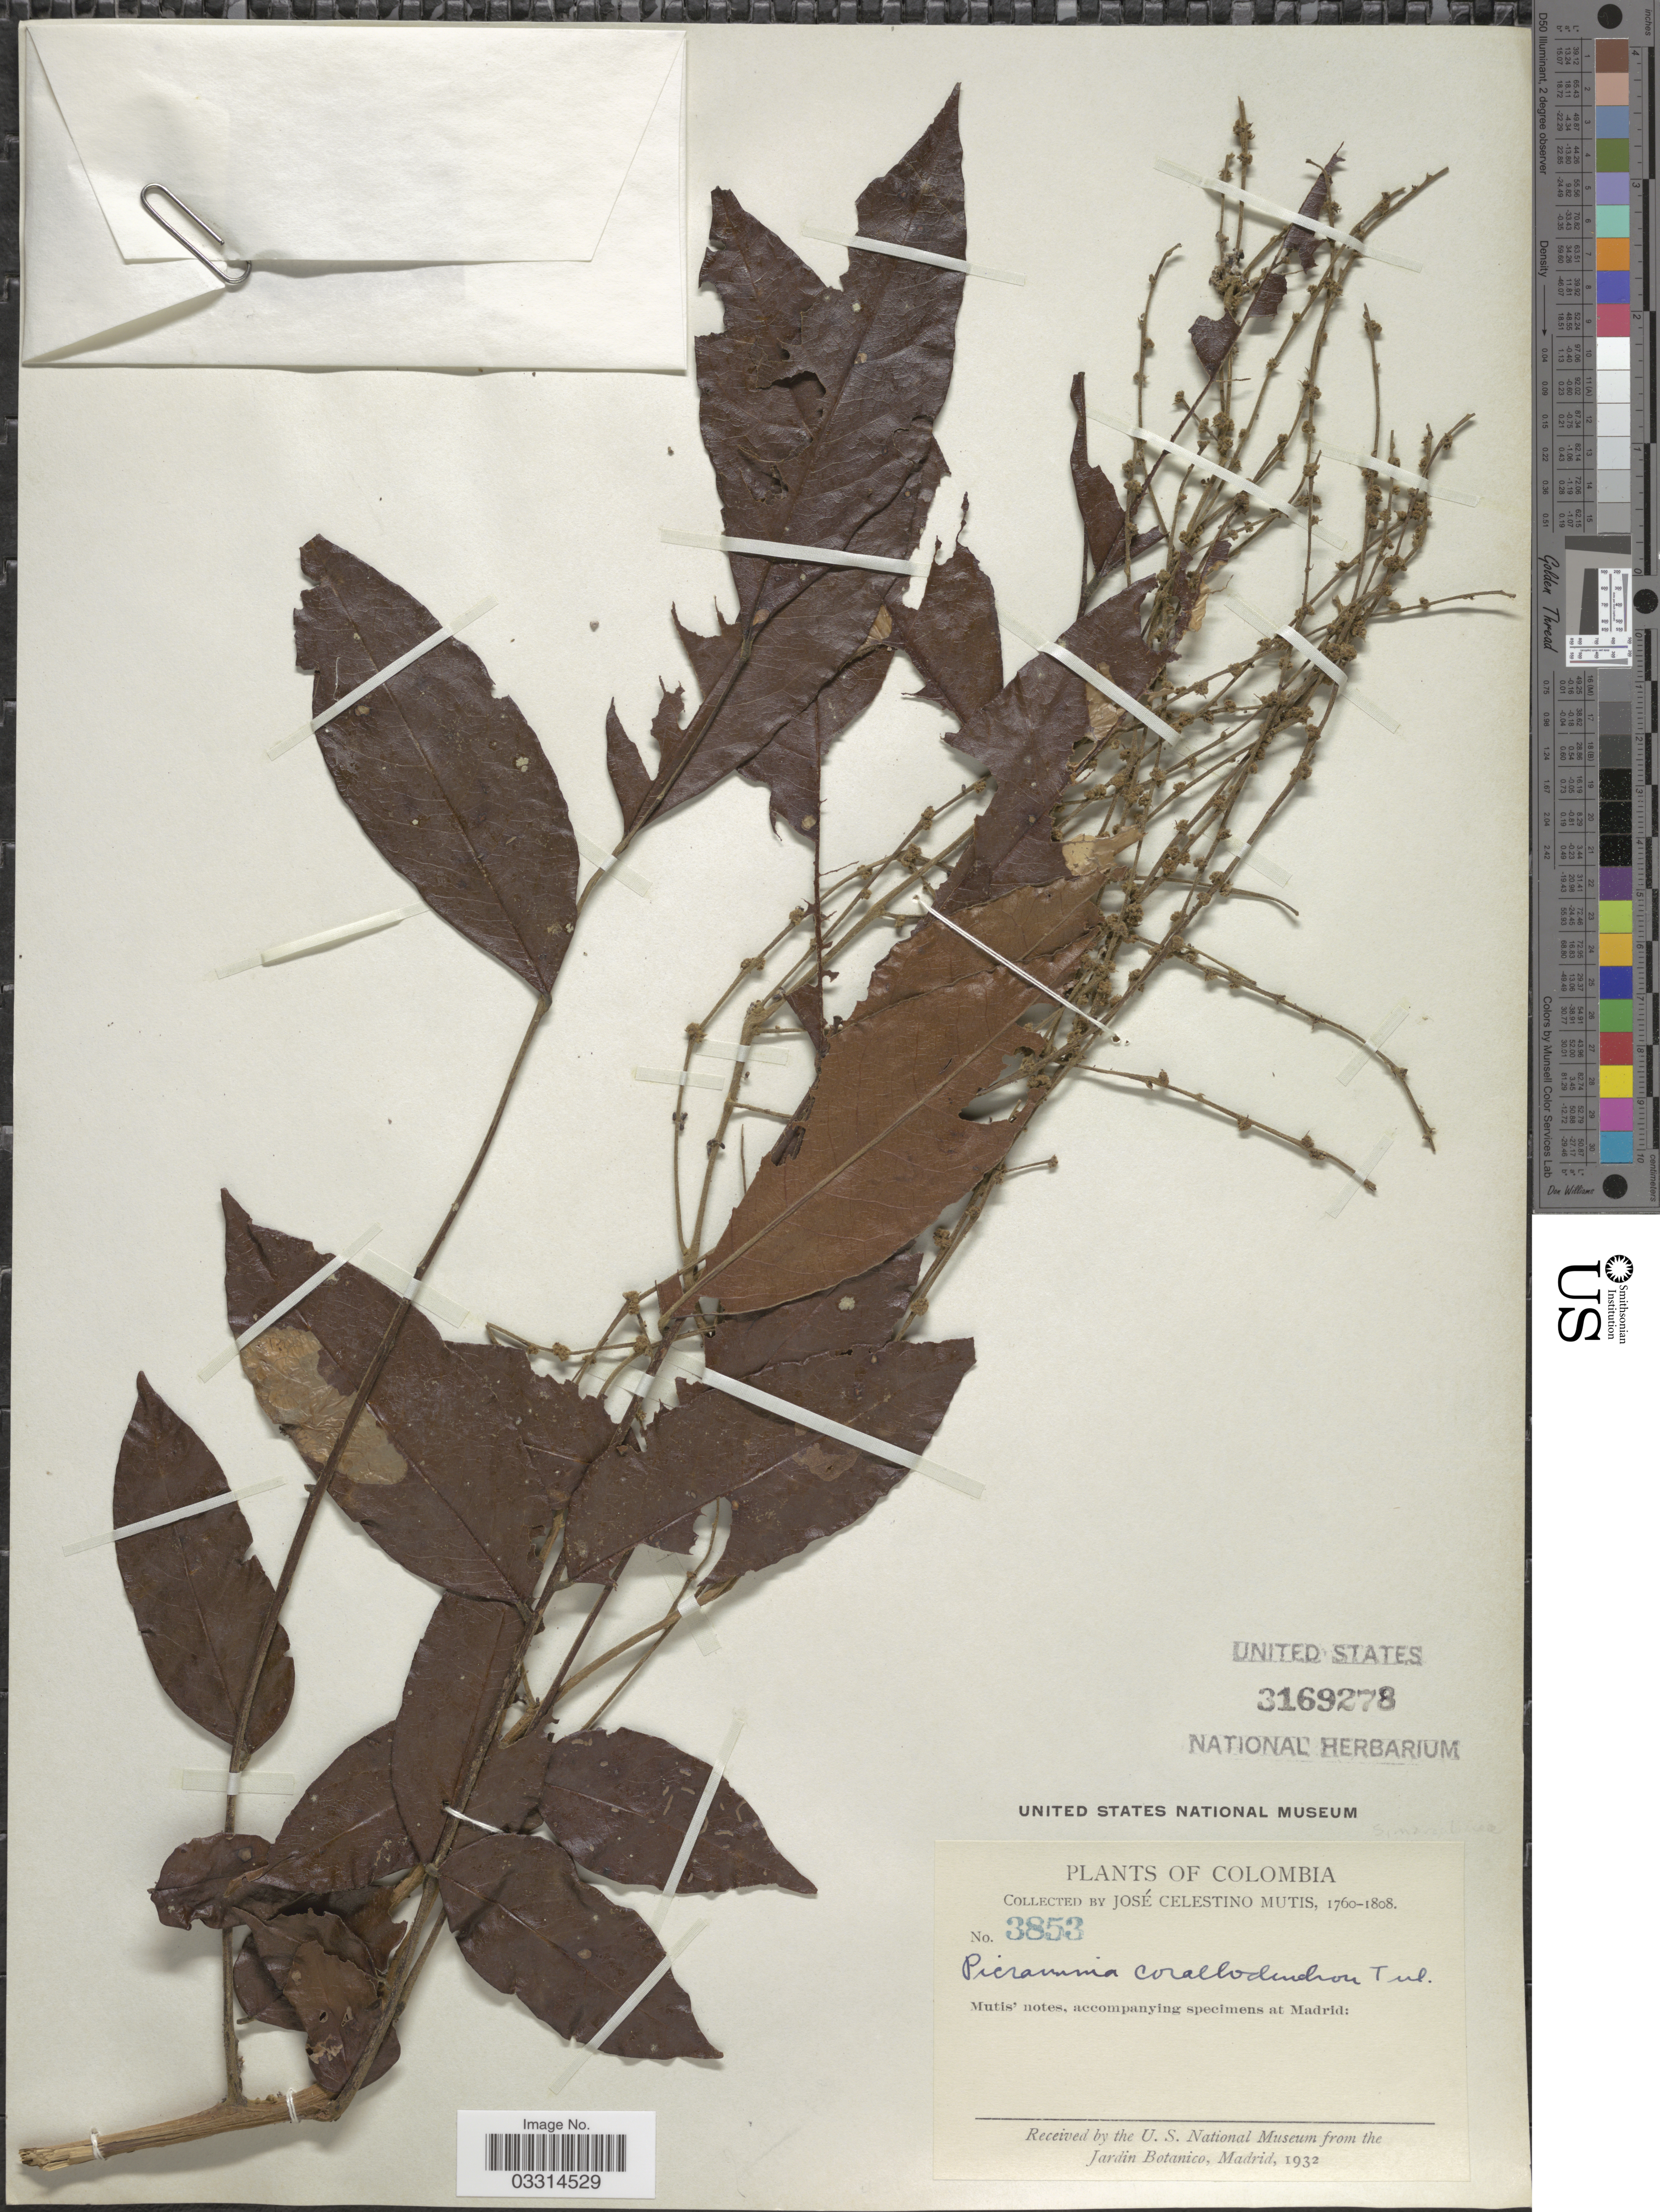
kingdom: Plantae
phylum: Tracheophyta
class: Magnoliopsida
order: Picramniales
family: Picramniaceae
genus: Picramnia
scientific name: Picramnia corallodendron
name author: Tul.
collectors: J. C. B. Mutis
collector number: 3853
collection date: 1760/1808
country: Colombia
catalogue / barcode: US 3169278